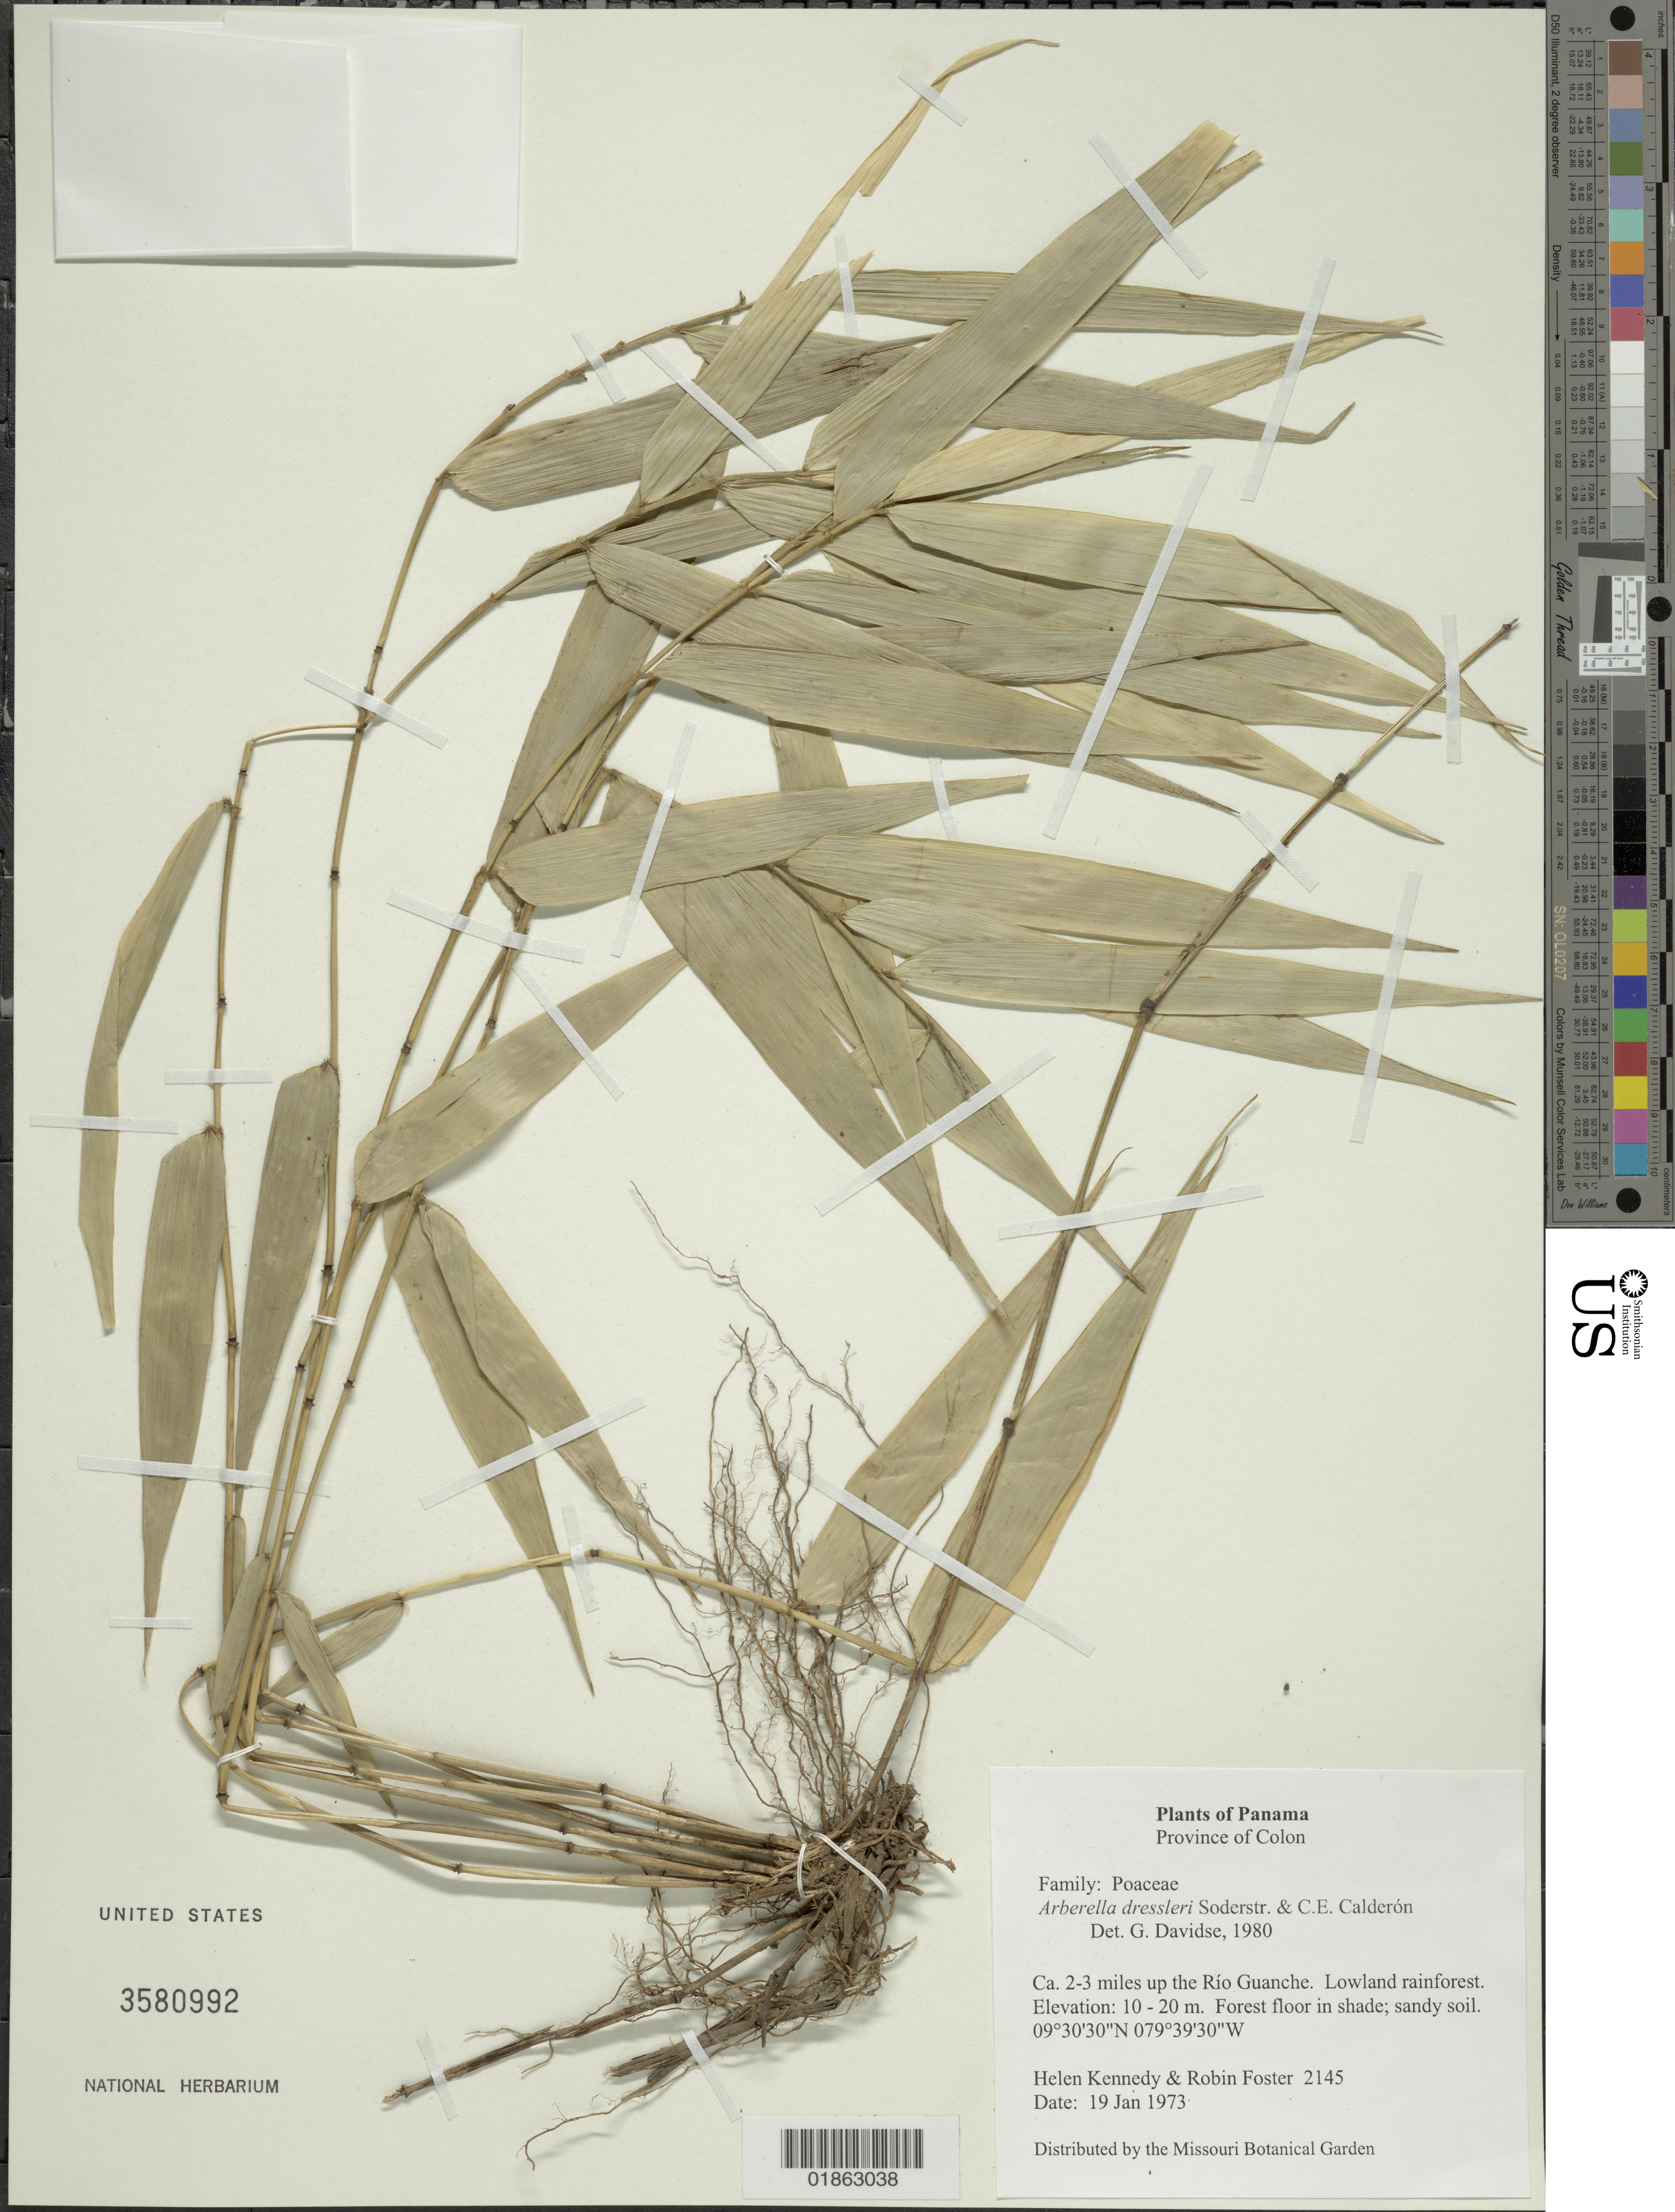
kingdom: Plantae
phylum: Tracheophyta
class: Liliopsida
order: Poales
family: Poaceae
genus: Arberella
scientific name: Arberella dressleri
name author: C. E. Calderón & Soderstr.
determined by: Davidse, Gerrit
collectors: H. Kennedy & R. B. Foster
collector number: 2145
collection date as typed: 19 Jan 1973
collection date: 1973-01-19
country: Panama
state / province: Colón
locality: Ca. 2-3 mi up the Rio Guanche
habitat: Lowland rainforest. Forest floor in shade; sandy soil.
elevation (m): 10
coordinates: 09 30 30 N, 079 39 30 W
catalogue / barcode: US 3580992